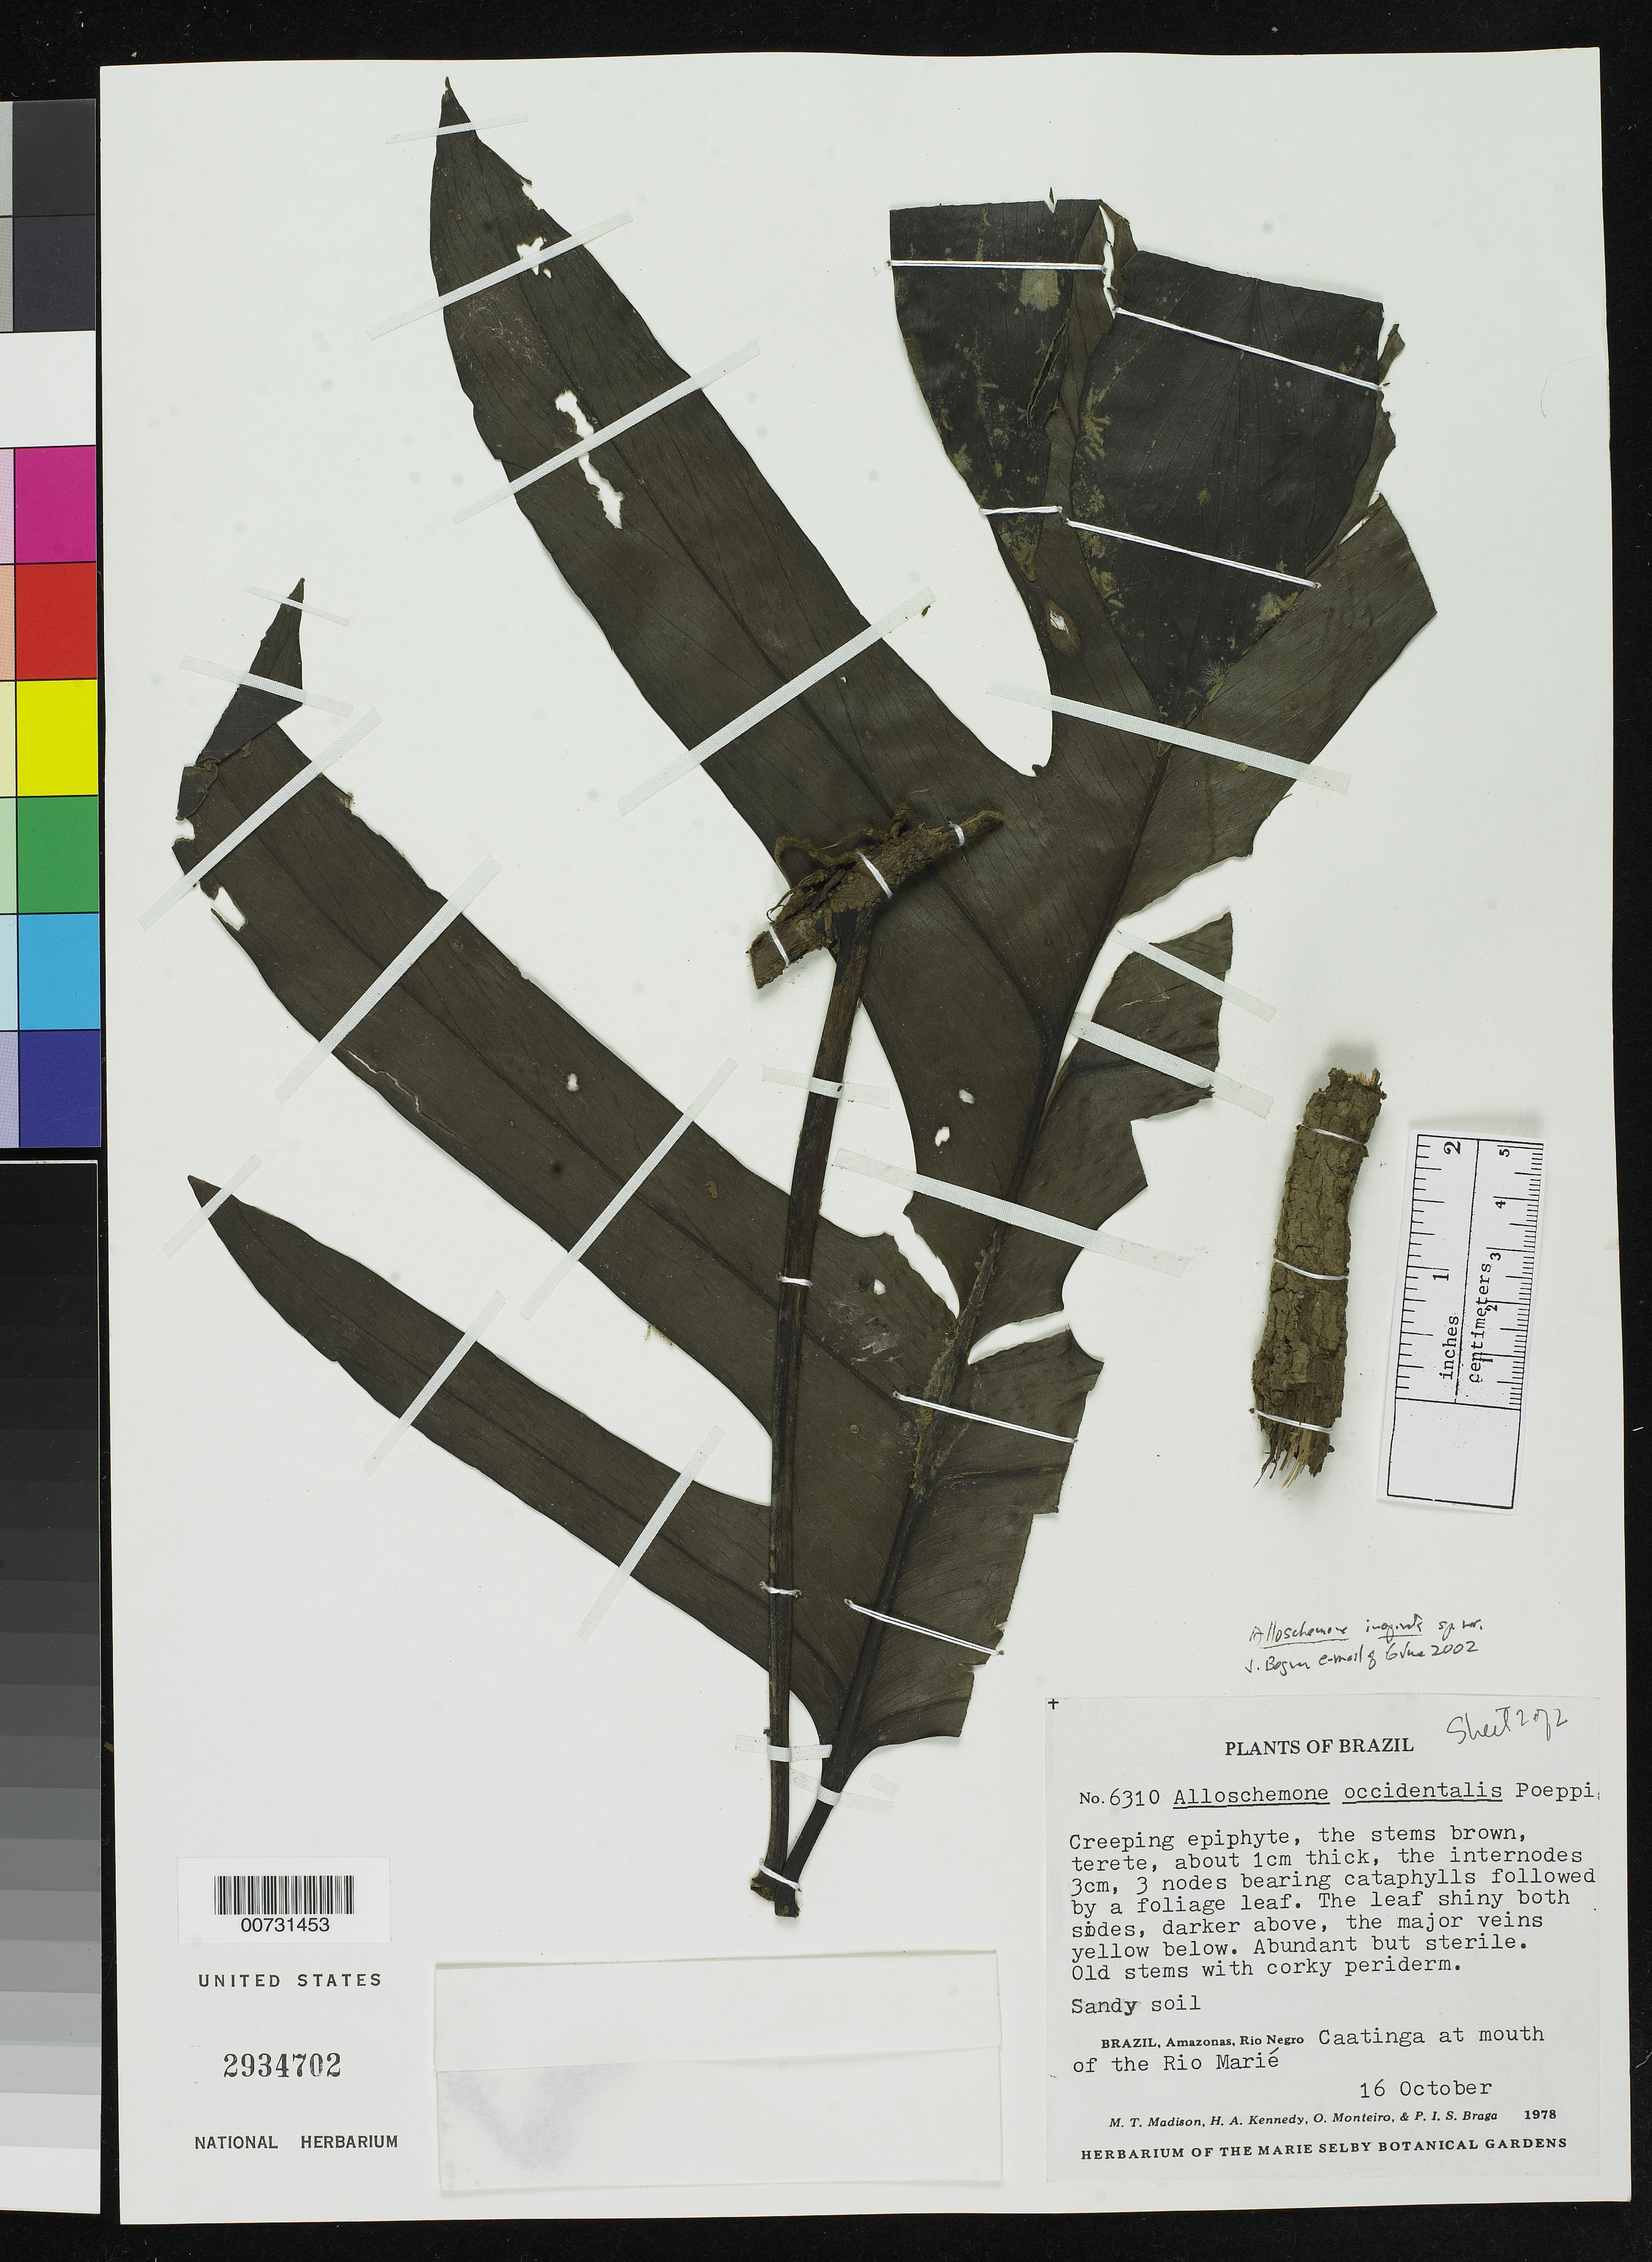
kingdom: Plantae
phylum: Tracheophyta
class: Liliopsida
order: Alismatales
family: Araceae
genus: Alloschemone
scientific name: Alloschemone inopinata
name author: Bogner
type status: Isotype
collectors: M. T. Madison, H. Kennedy, O. P. Monteiro & P. I. S. Braga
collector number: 6310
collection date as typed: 16 Oct 1978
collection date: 1978-10-16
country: Brazil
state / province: Amazonas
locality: Rio Negro, Caatinga at mouth of the Rio Marié.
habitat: Sandy soil.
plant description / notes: Holotype at K.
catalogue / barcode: US 2934702